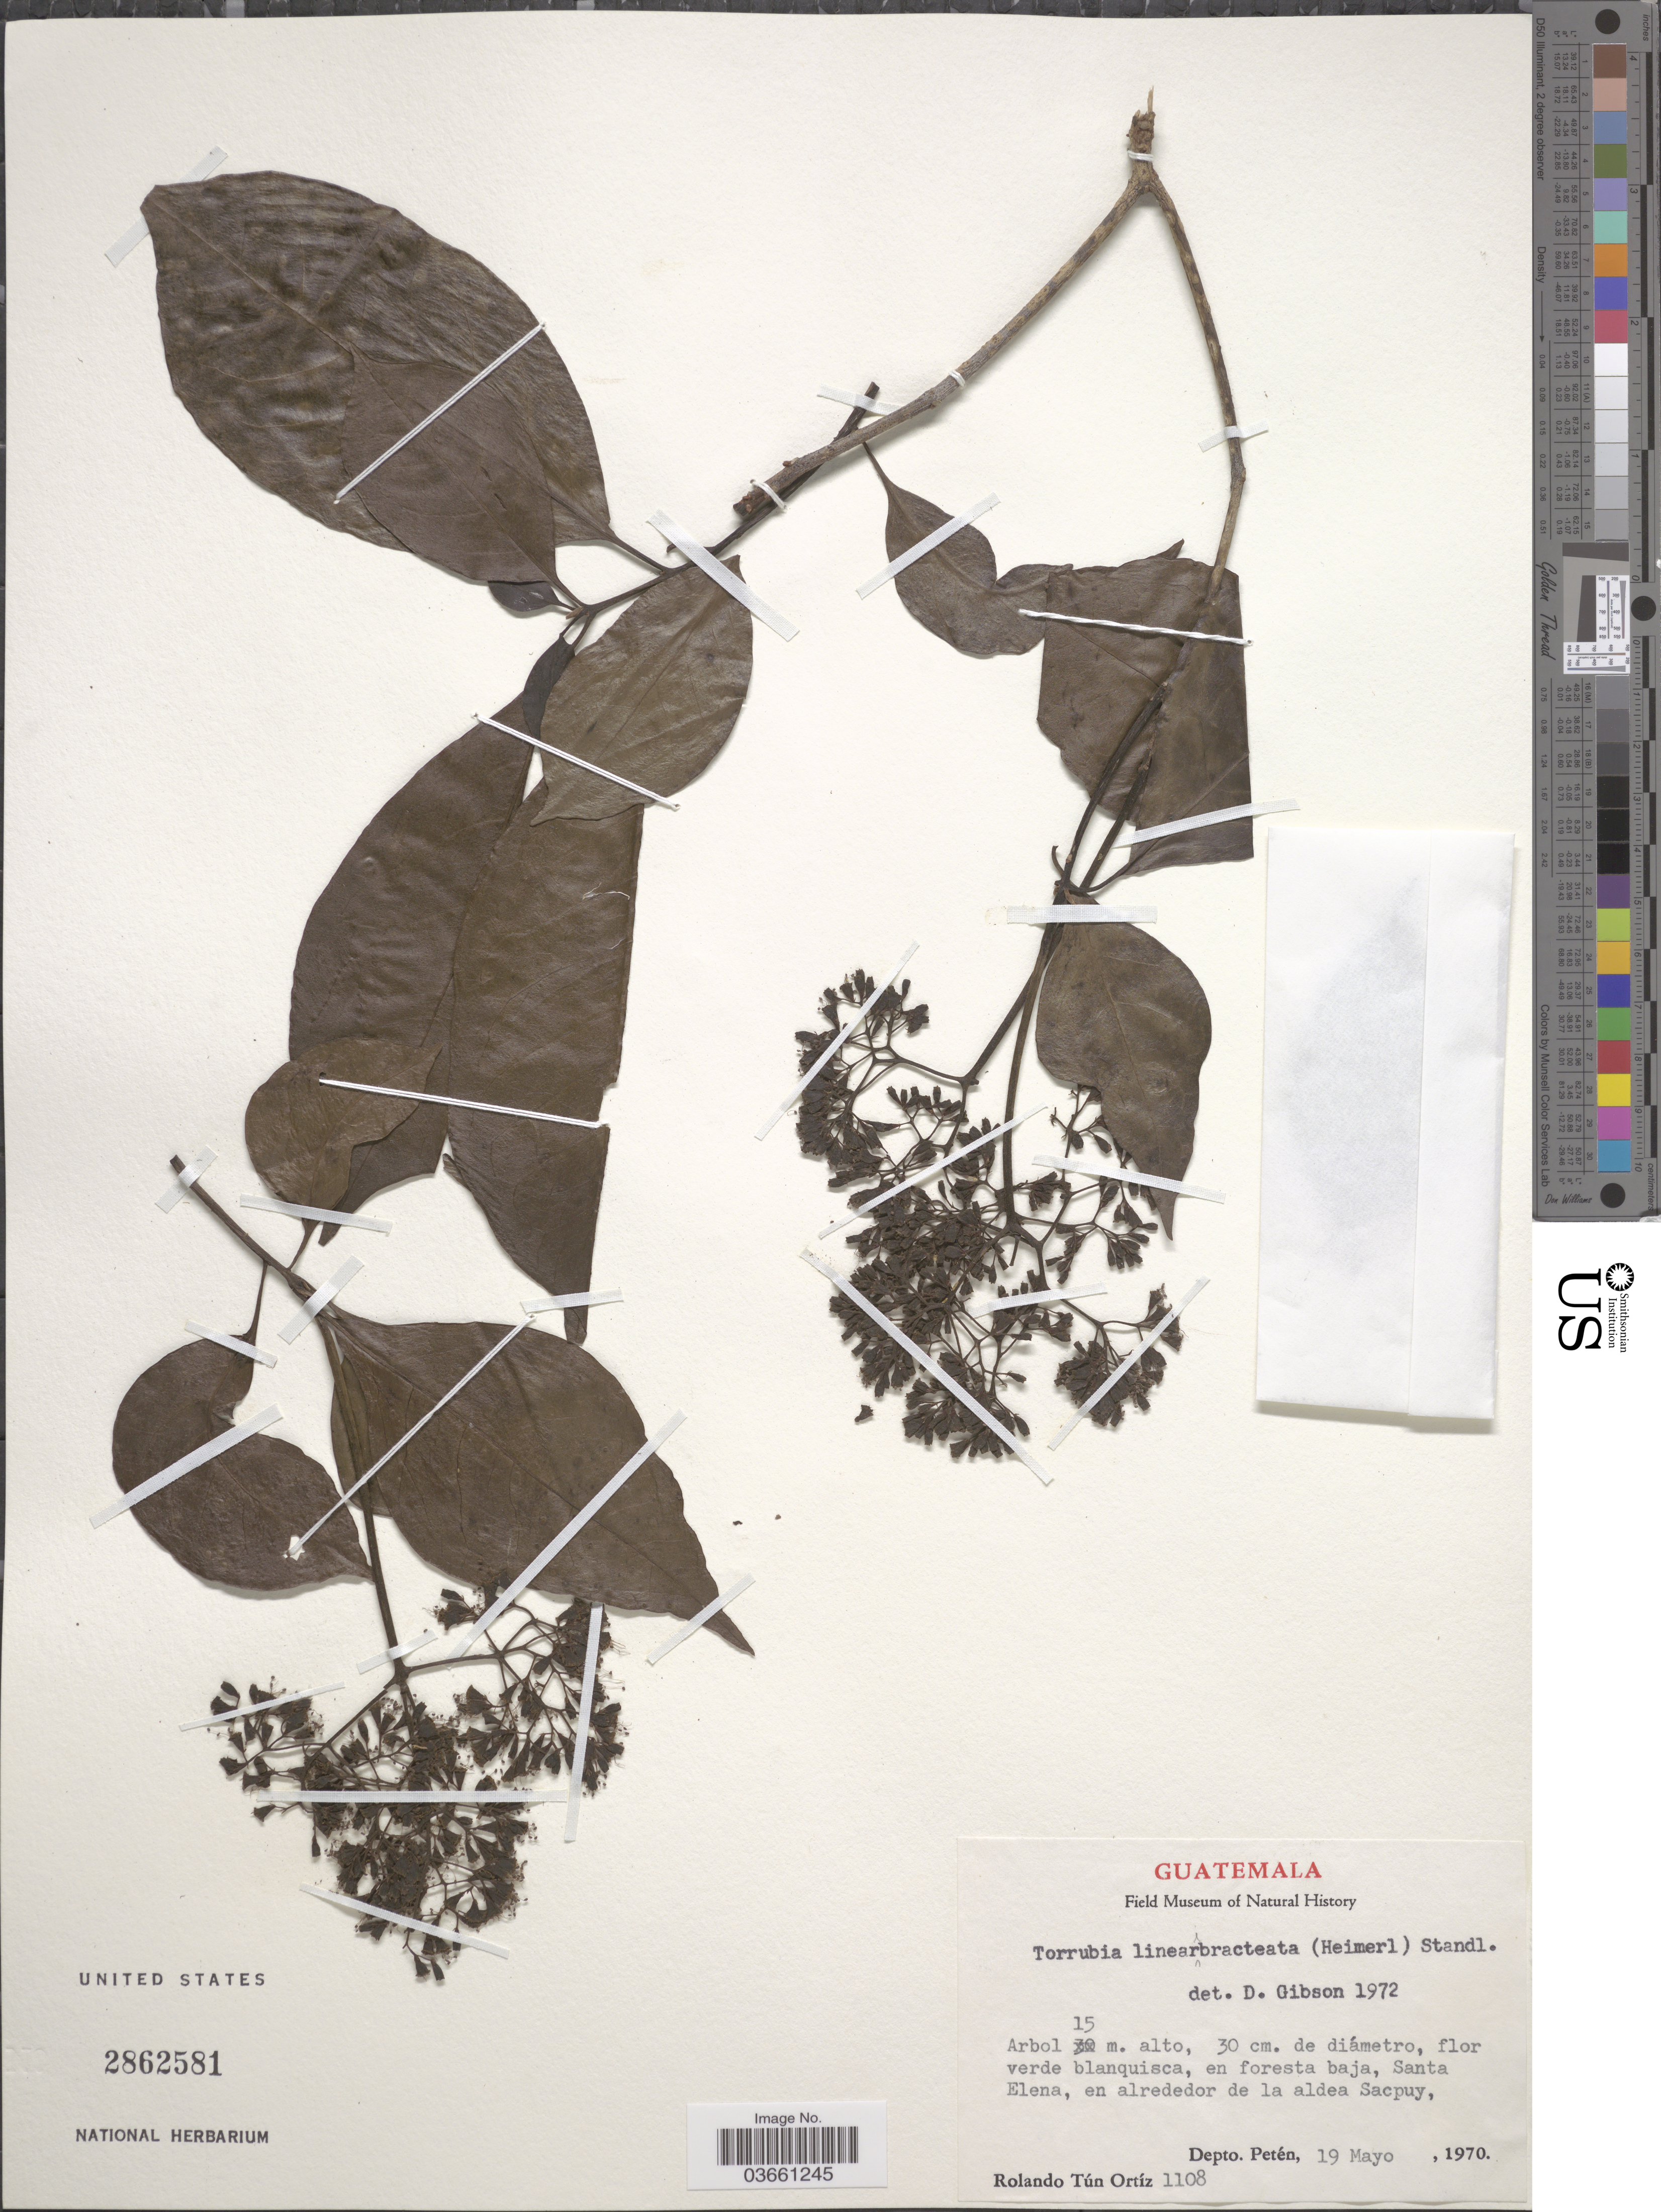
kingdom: Plantae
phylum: Tracheophyta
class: Magnoliopsida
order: Caryophyllales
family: Nyctaginaceae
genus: Guapira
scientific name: Guapira costaricana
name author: (Standl.) Woodson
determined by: Strong, Mark T., (BOT), Smithsonian Institution - National Museum of Natural History (UNITED STATES)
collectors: R. Ortiz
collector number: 1108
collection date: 1970-05-19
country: Guatemala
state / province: El Petén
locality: Santa Elena, en alrededor de la aldea Sacpuy, Depto. Petén.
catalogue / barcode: US 2862581